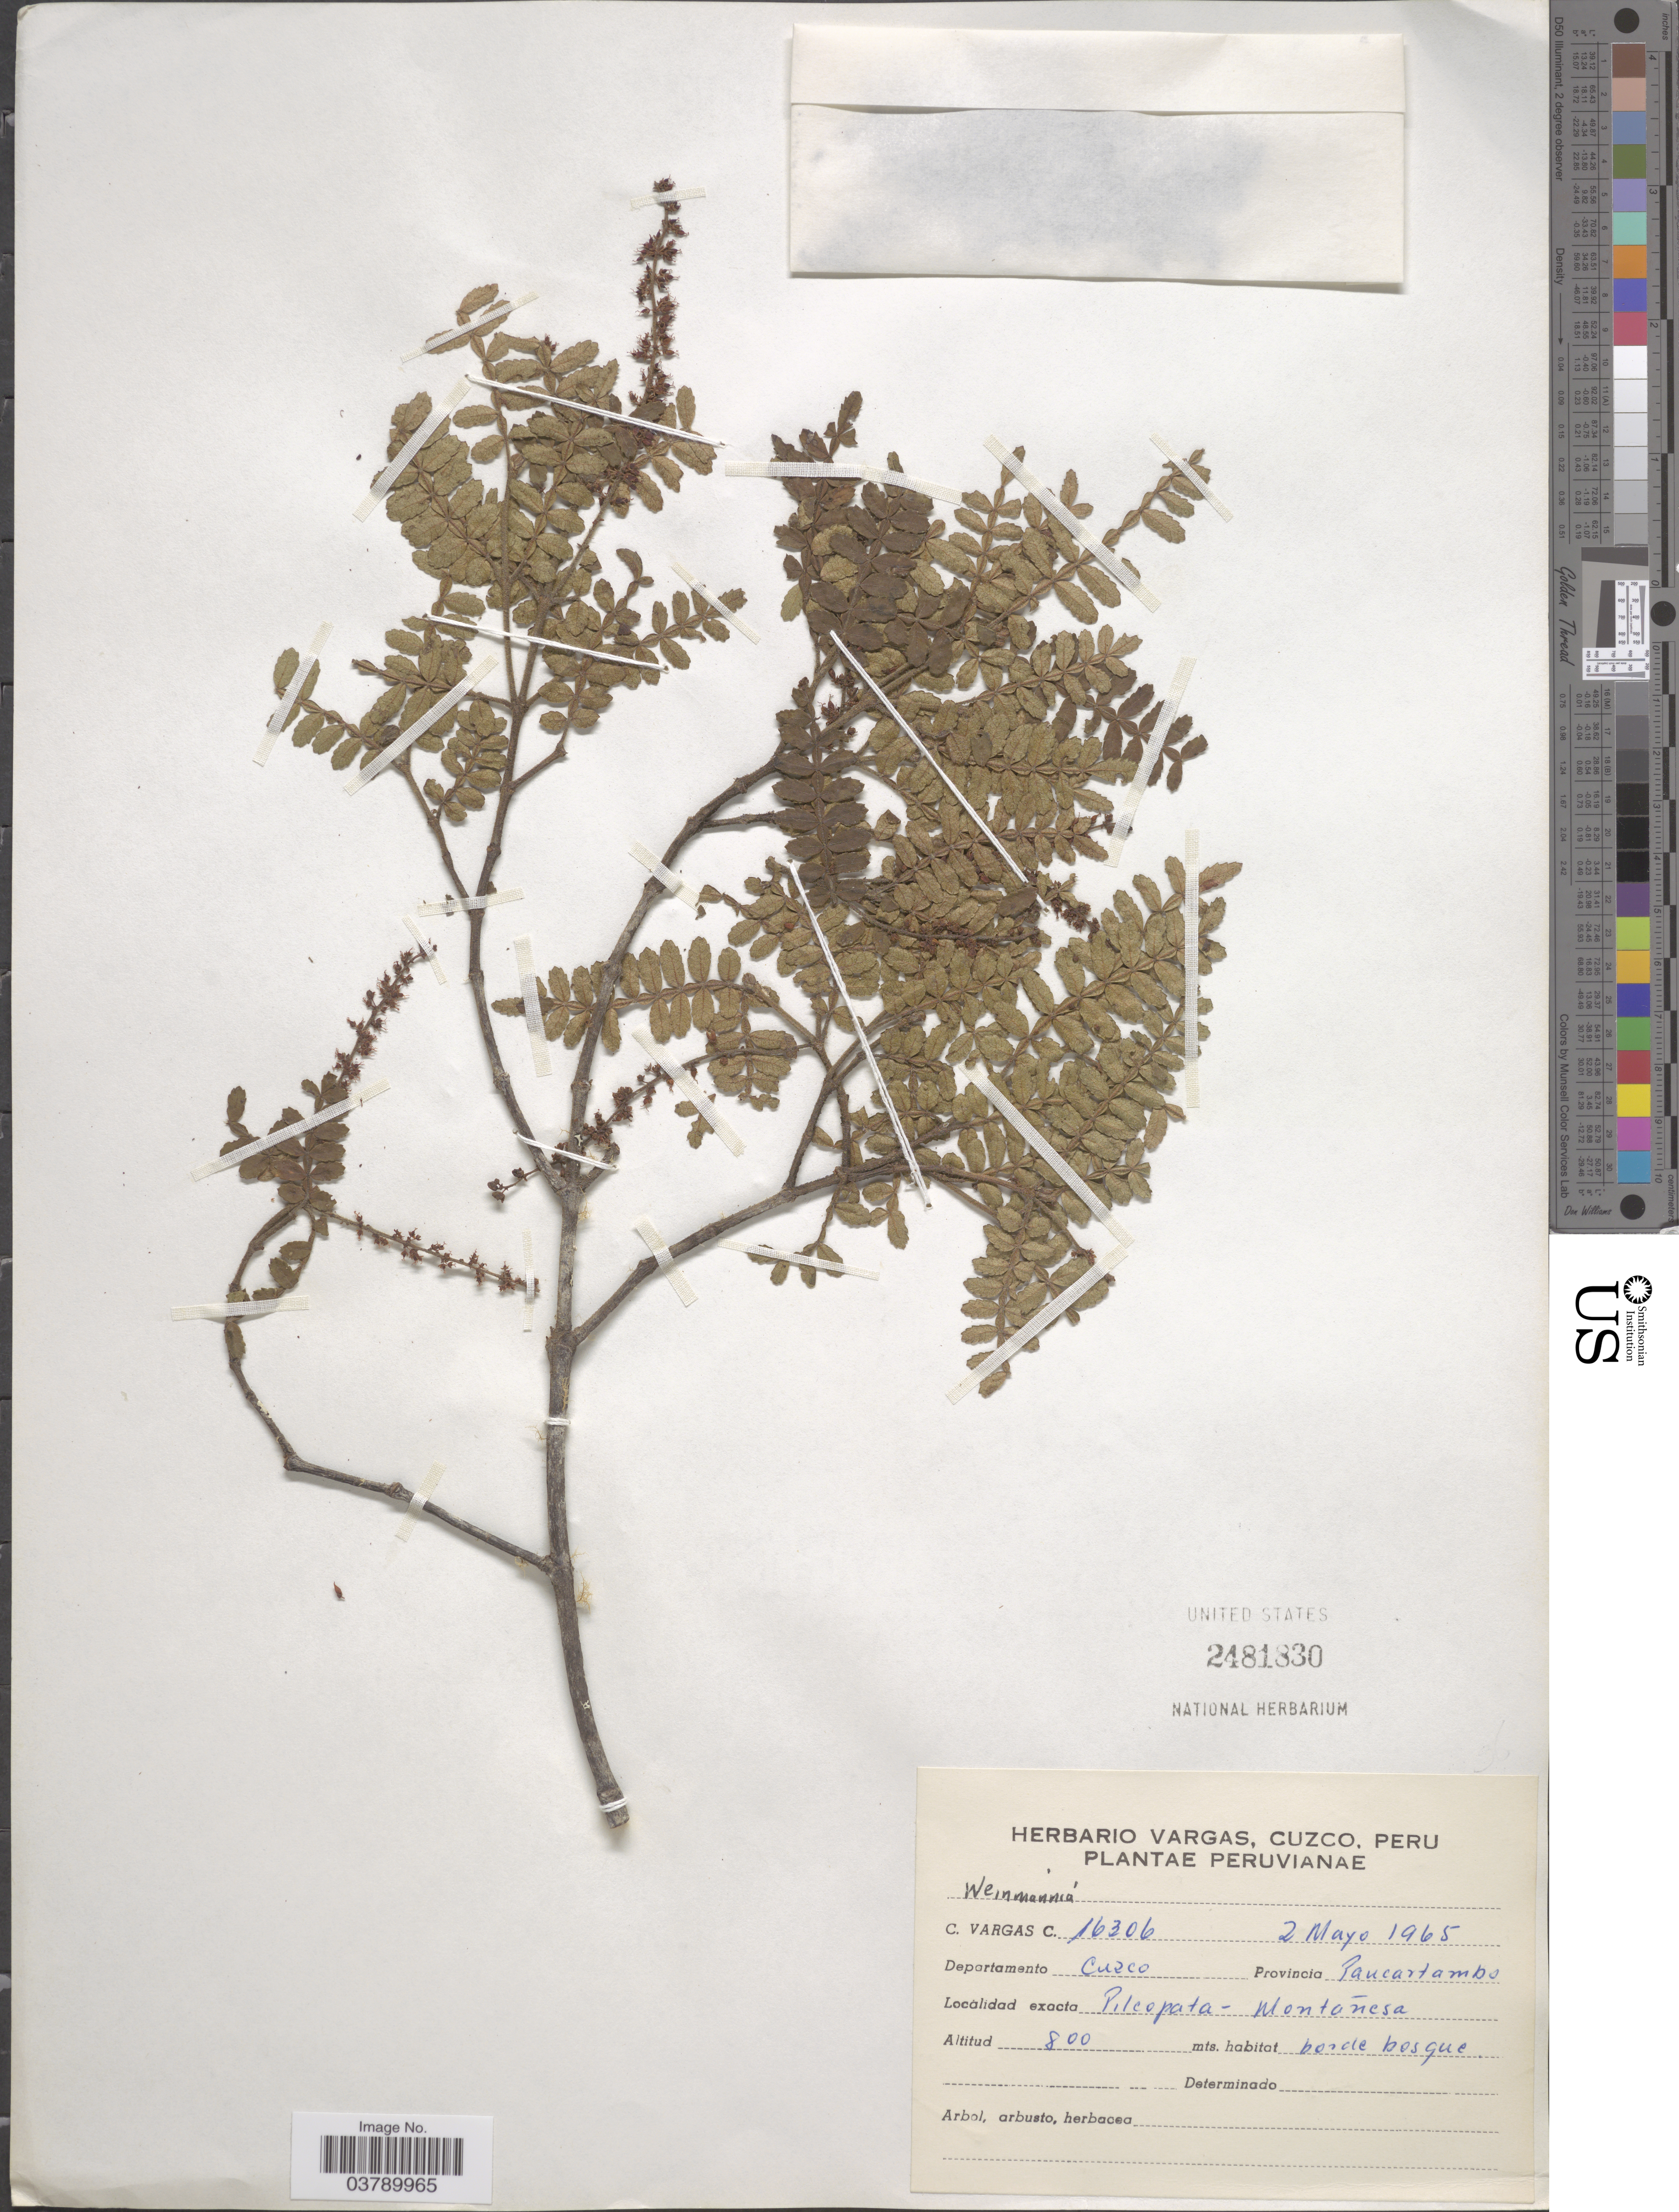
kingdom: Plantae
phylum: Tracheophyta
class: Magnoliopsida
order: Oxalidales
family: Cunoniaceae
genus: Weinmannia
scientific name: Weinmannia sp.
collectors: C. Vargas Calderón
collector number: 16306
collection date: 1965-05-02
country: Peru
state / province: Cusco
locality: Departamento Cuzco. Provincia Paucartambo. Pilcopata-Montañesa.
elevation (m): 800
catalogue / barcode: US 2481830